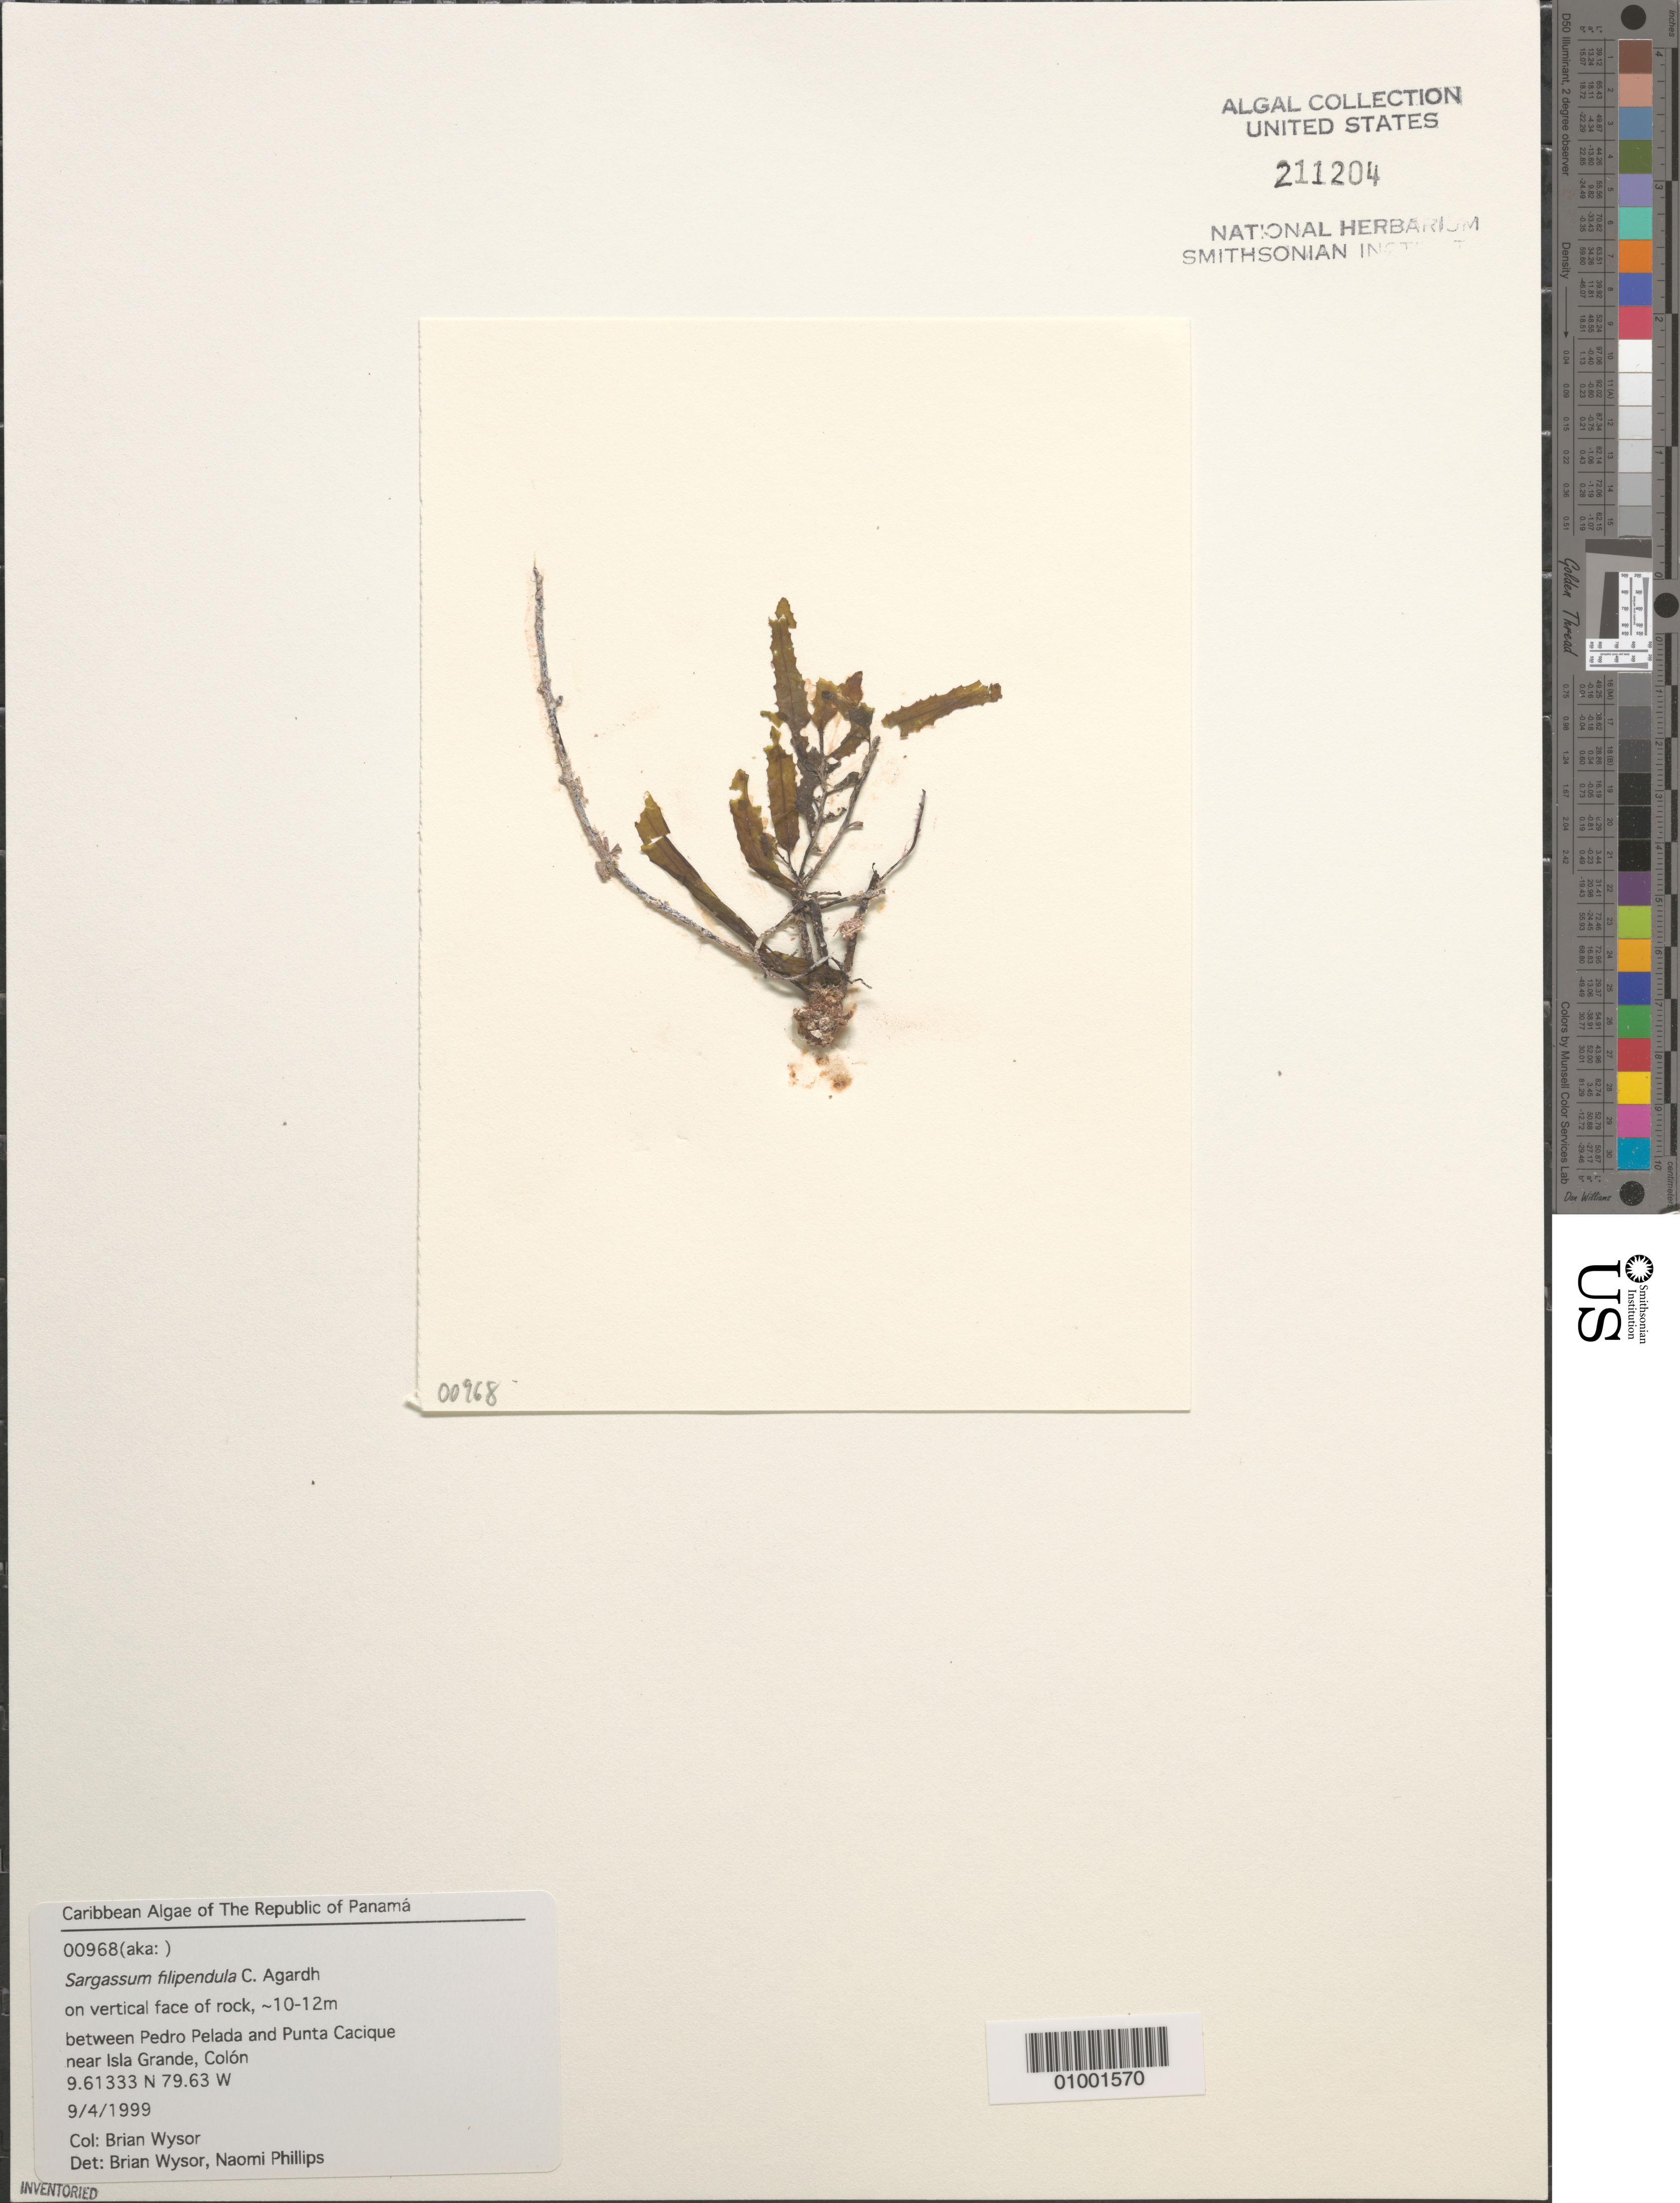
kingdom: Chromista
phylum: Ochrophyta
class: Phaeophyceae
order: Fucales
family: Sargassaceae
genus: Sargassum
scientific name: Sargassum filipendula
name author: C. Agardh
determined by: Wysor, B.; Phillips, N.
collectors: B. Wysor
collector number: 00968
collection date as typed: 04 Sep 1999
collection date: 1999-09-04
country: Panama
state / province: Colón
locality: Between Pedro Pelada and Punta Cacique near Isla Grande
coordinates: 9.61333 N, 79.63 W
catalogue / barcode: US 211204